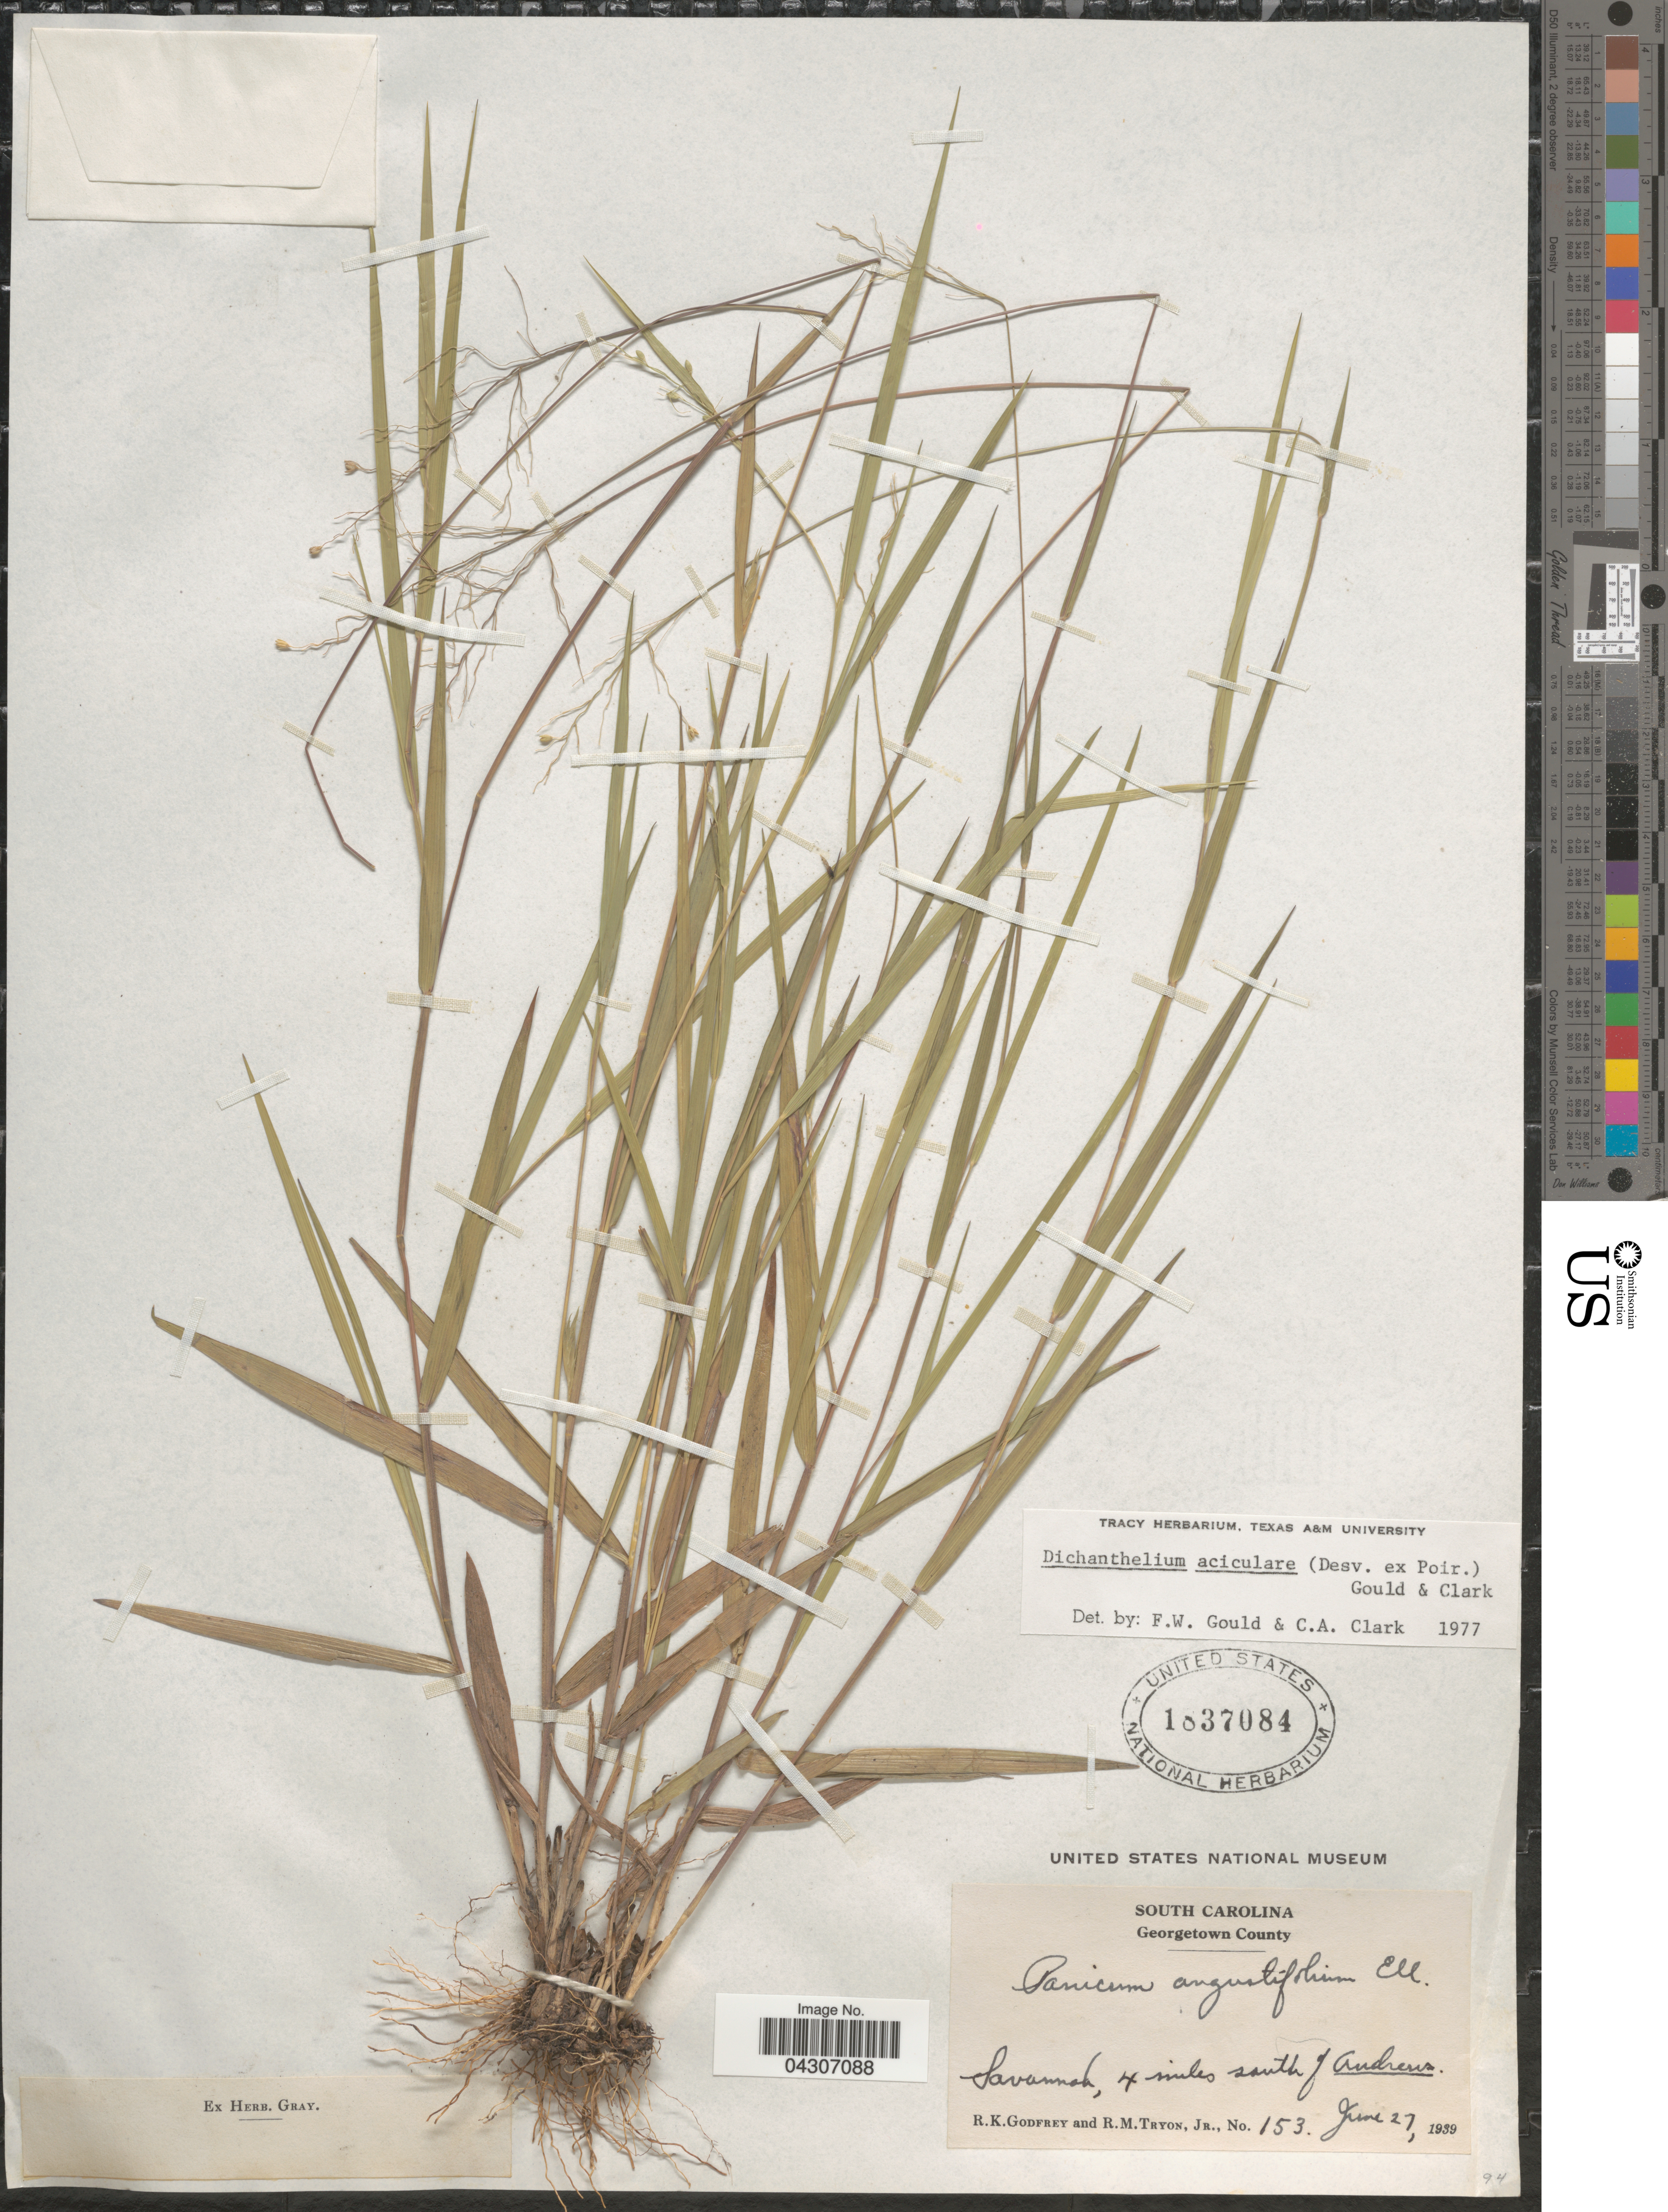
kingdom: Plantae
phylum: Tracheophyta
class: Liliopsida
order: Poales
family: Poaceae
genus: Dichanthelium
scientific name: Dichanthelium aciculare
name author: (Desv. ex Poir.) Gould & C.A. Clark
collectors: R. K. Godfrey & R. Tryon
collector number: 153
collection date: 1939-06-27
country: United States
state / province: South Carolina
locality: Georgetown County. Savannah, 4 miles south of Andrews.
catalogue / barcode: US 1837084